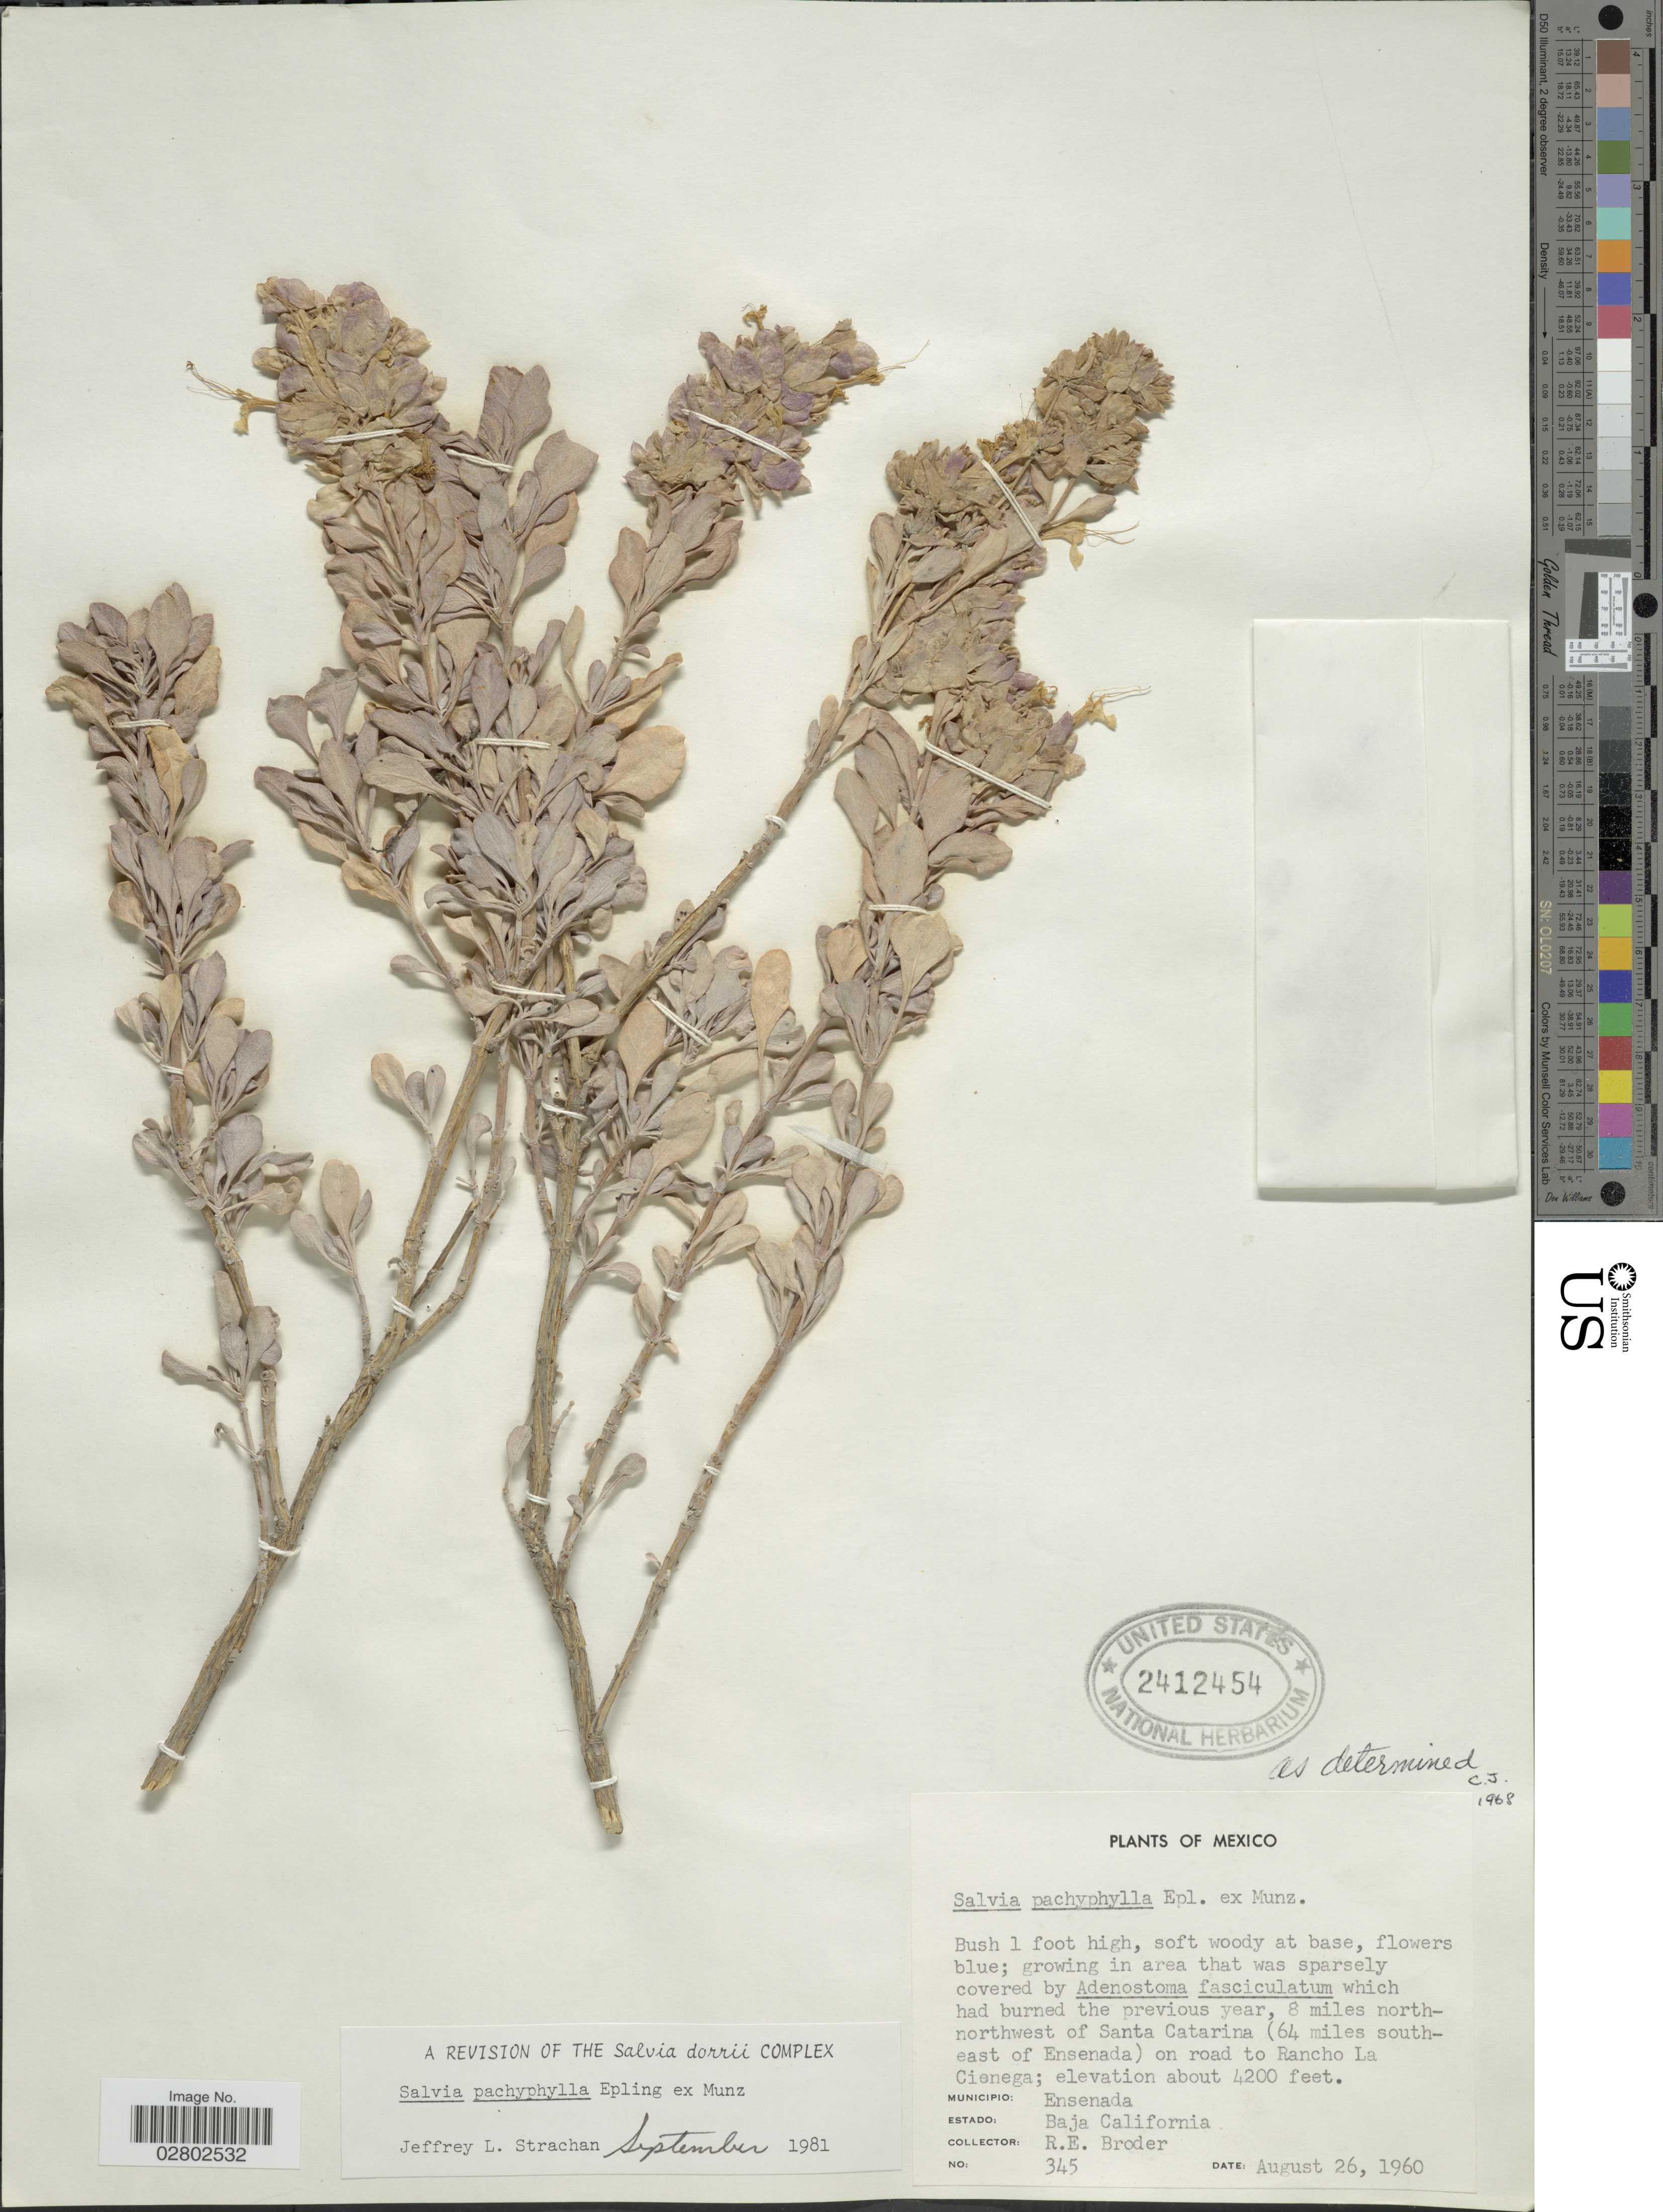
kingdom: Plantae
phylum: Tracheophyta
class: Magnoliopsida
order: Lamiales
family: Lamiaceae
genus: Salvia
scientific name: Salvia pachyphylla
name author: Epling ex Munz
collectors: R. Broder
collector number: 345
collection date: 1960-08-26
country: Mexico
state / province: Baja California Norte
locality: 8 miles north-northwest of Santa Catarina ( 64 miles southeast of Ensenada) on road to Rancho La Cienega. Municipio: Ensenada.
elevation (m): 1280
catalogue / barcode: US 2412454